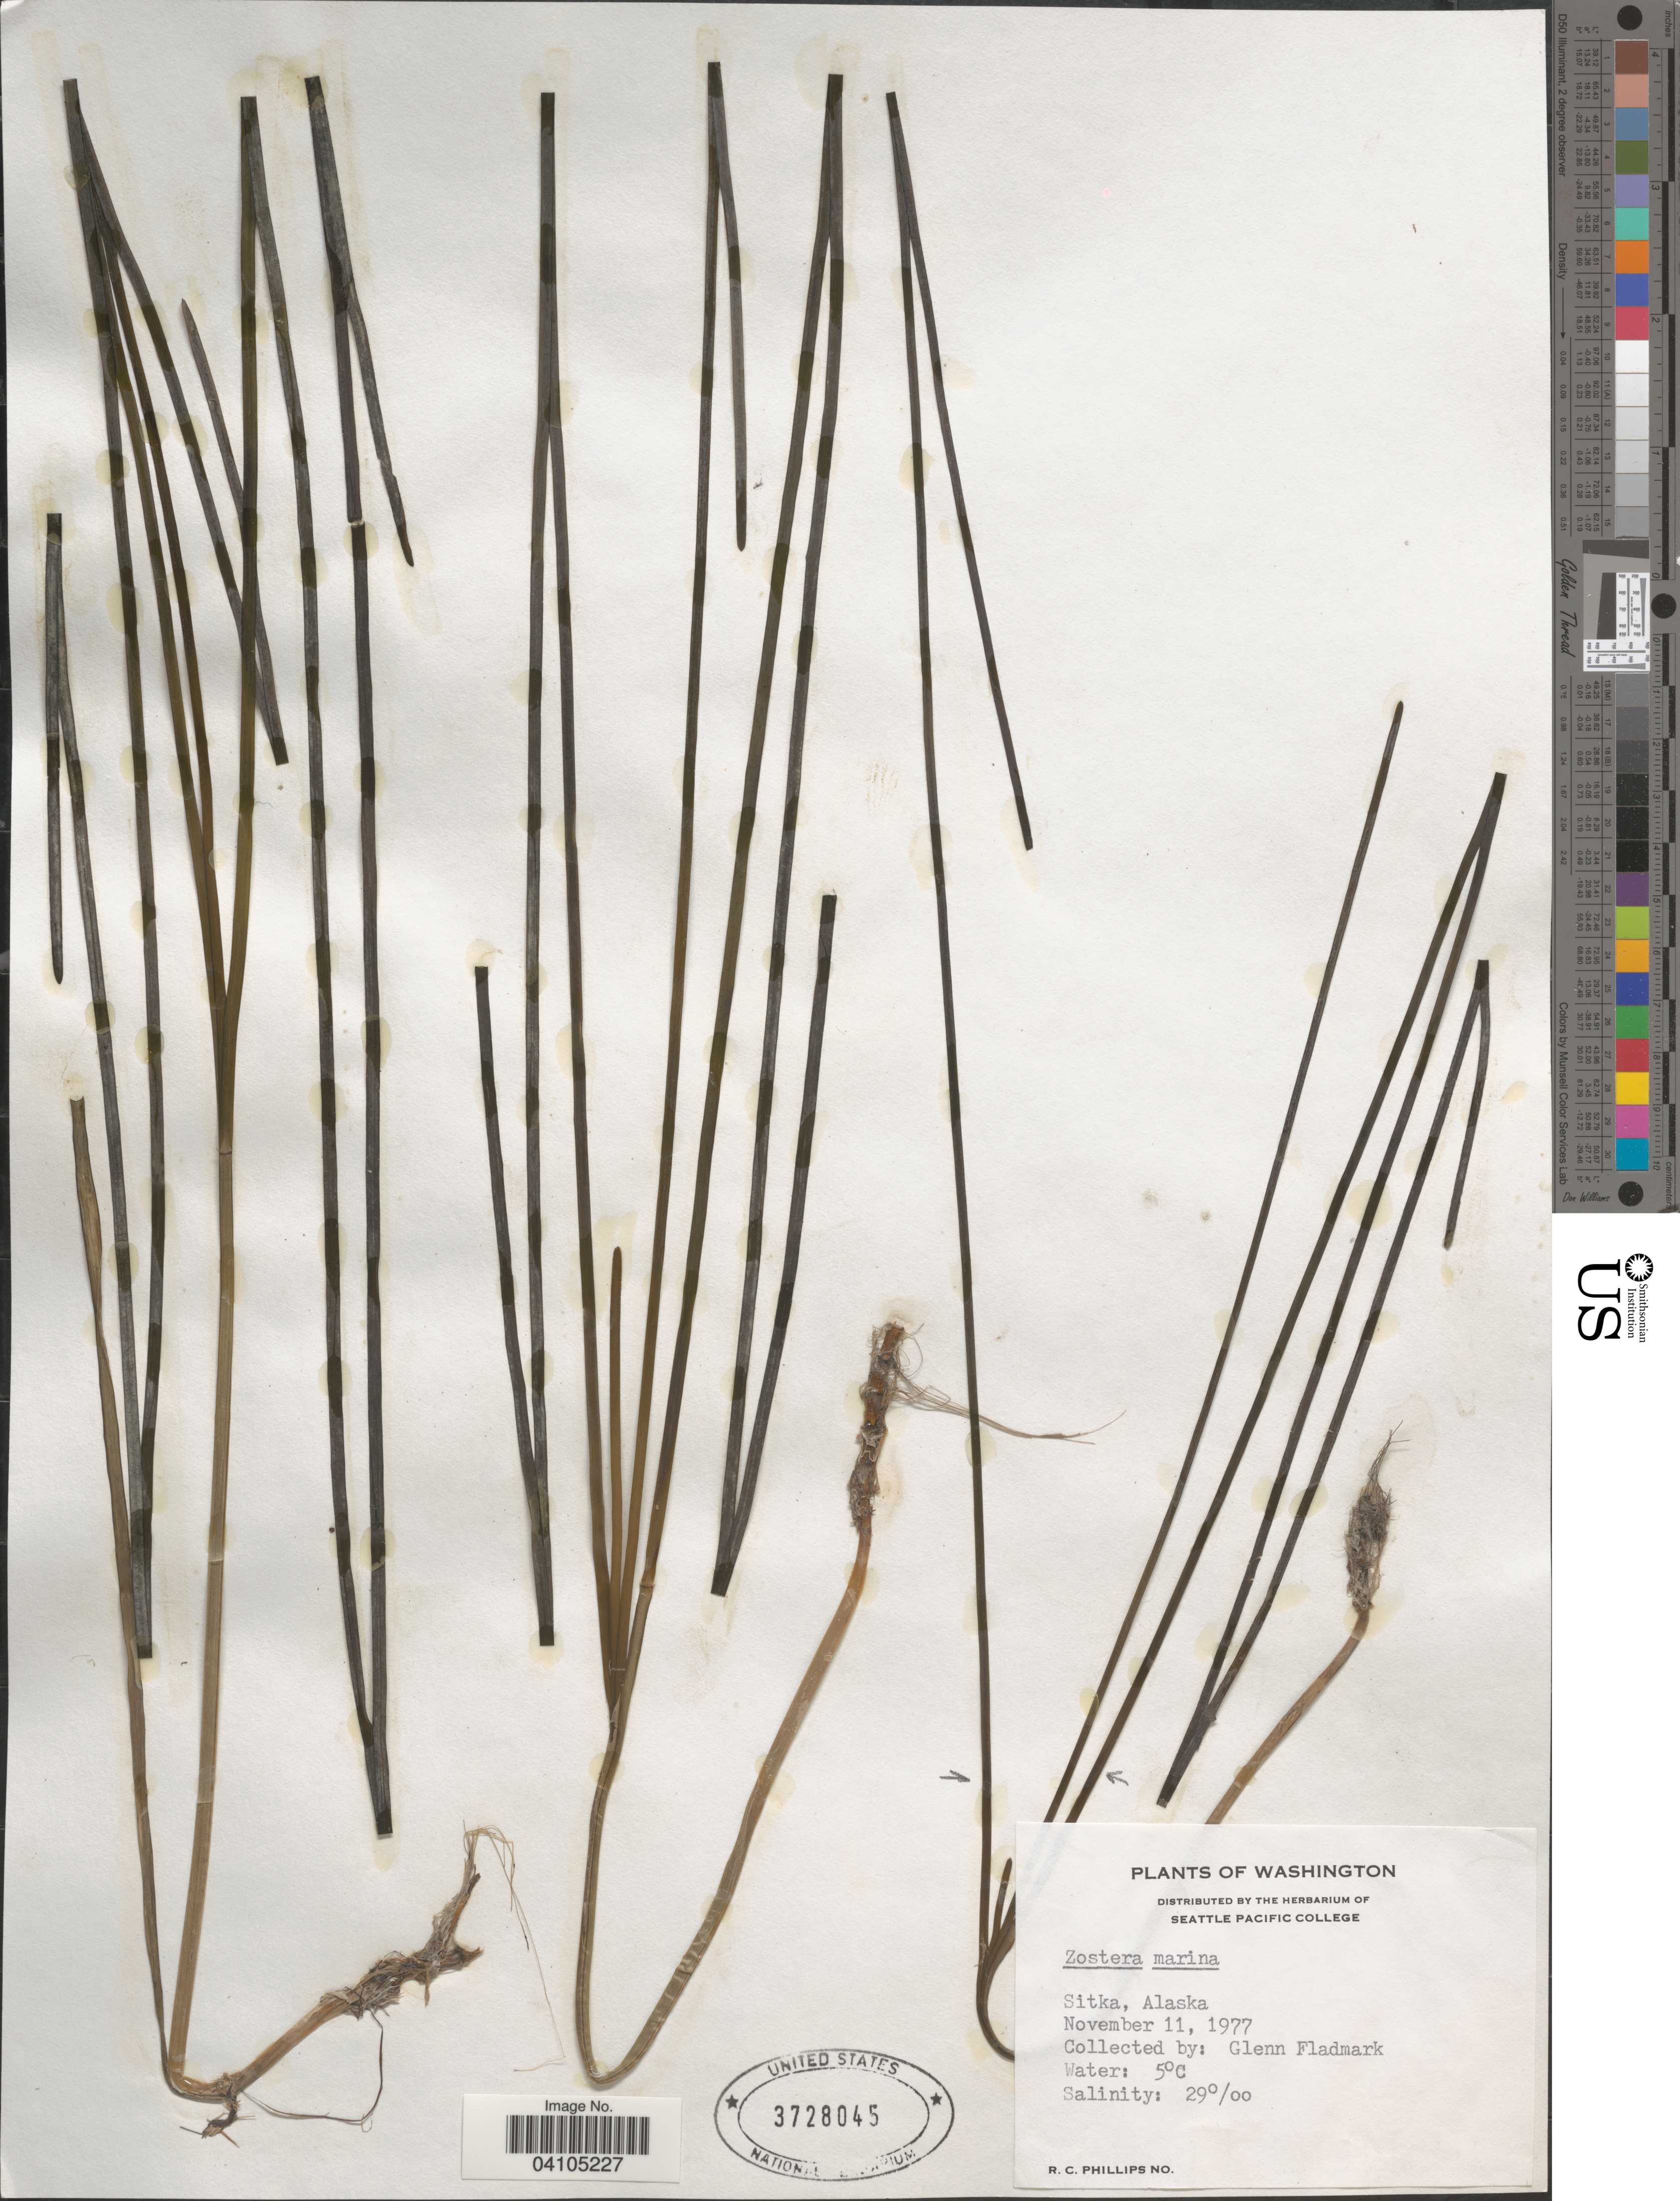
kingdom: Plantae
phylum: Tracheophyta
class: Liliopsida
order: Alismatales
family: Zosteraceae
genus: Zostera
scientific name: Zostera marina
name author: L.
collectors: G. Fladmark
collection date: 1977-11-11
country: United States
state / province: Alaska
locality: Sitka.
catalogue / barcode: US 3728045